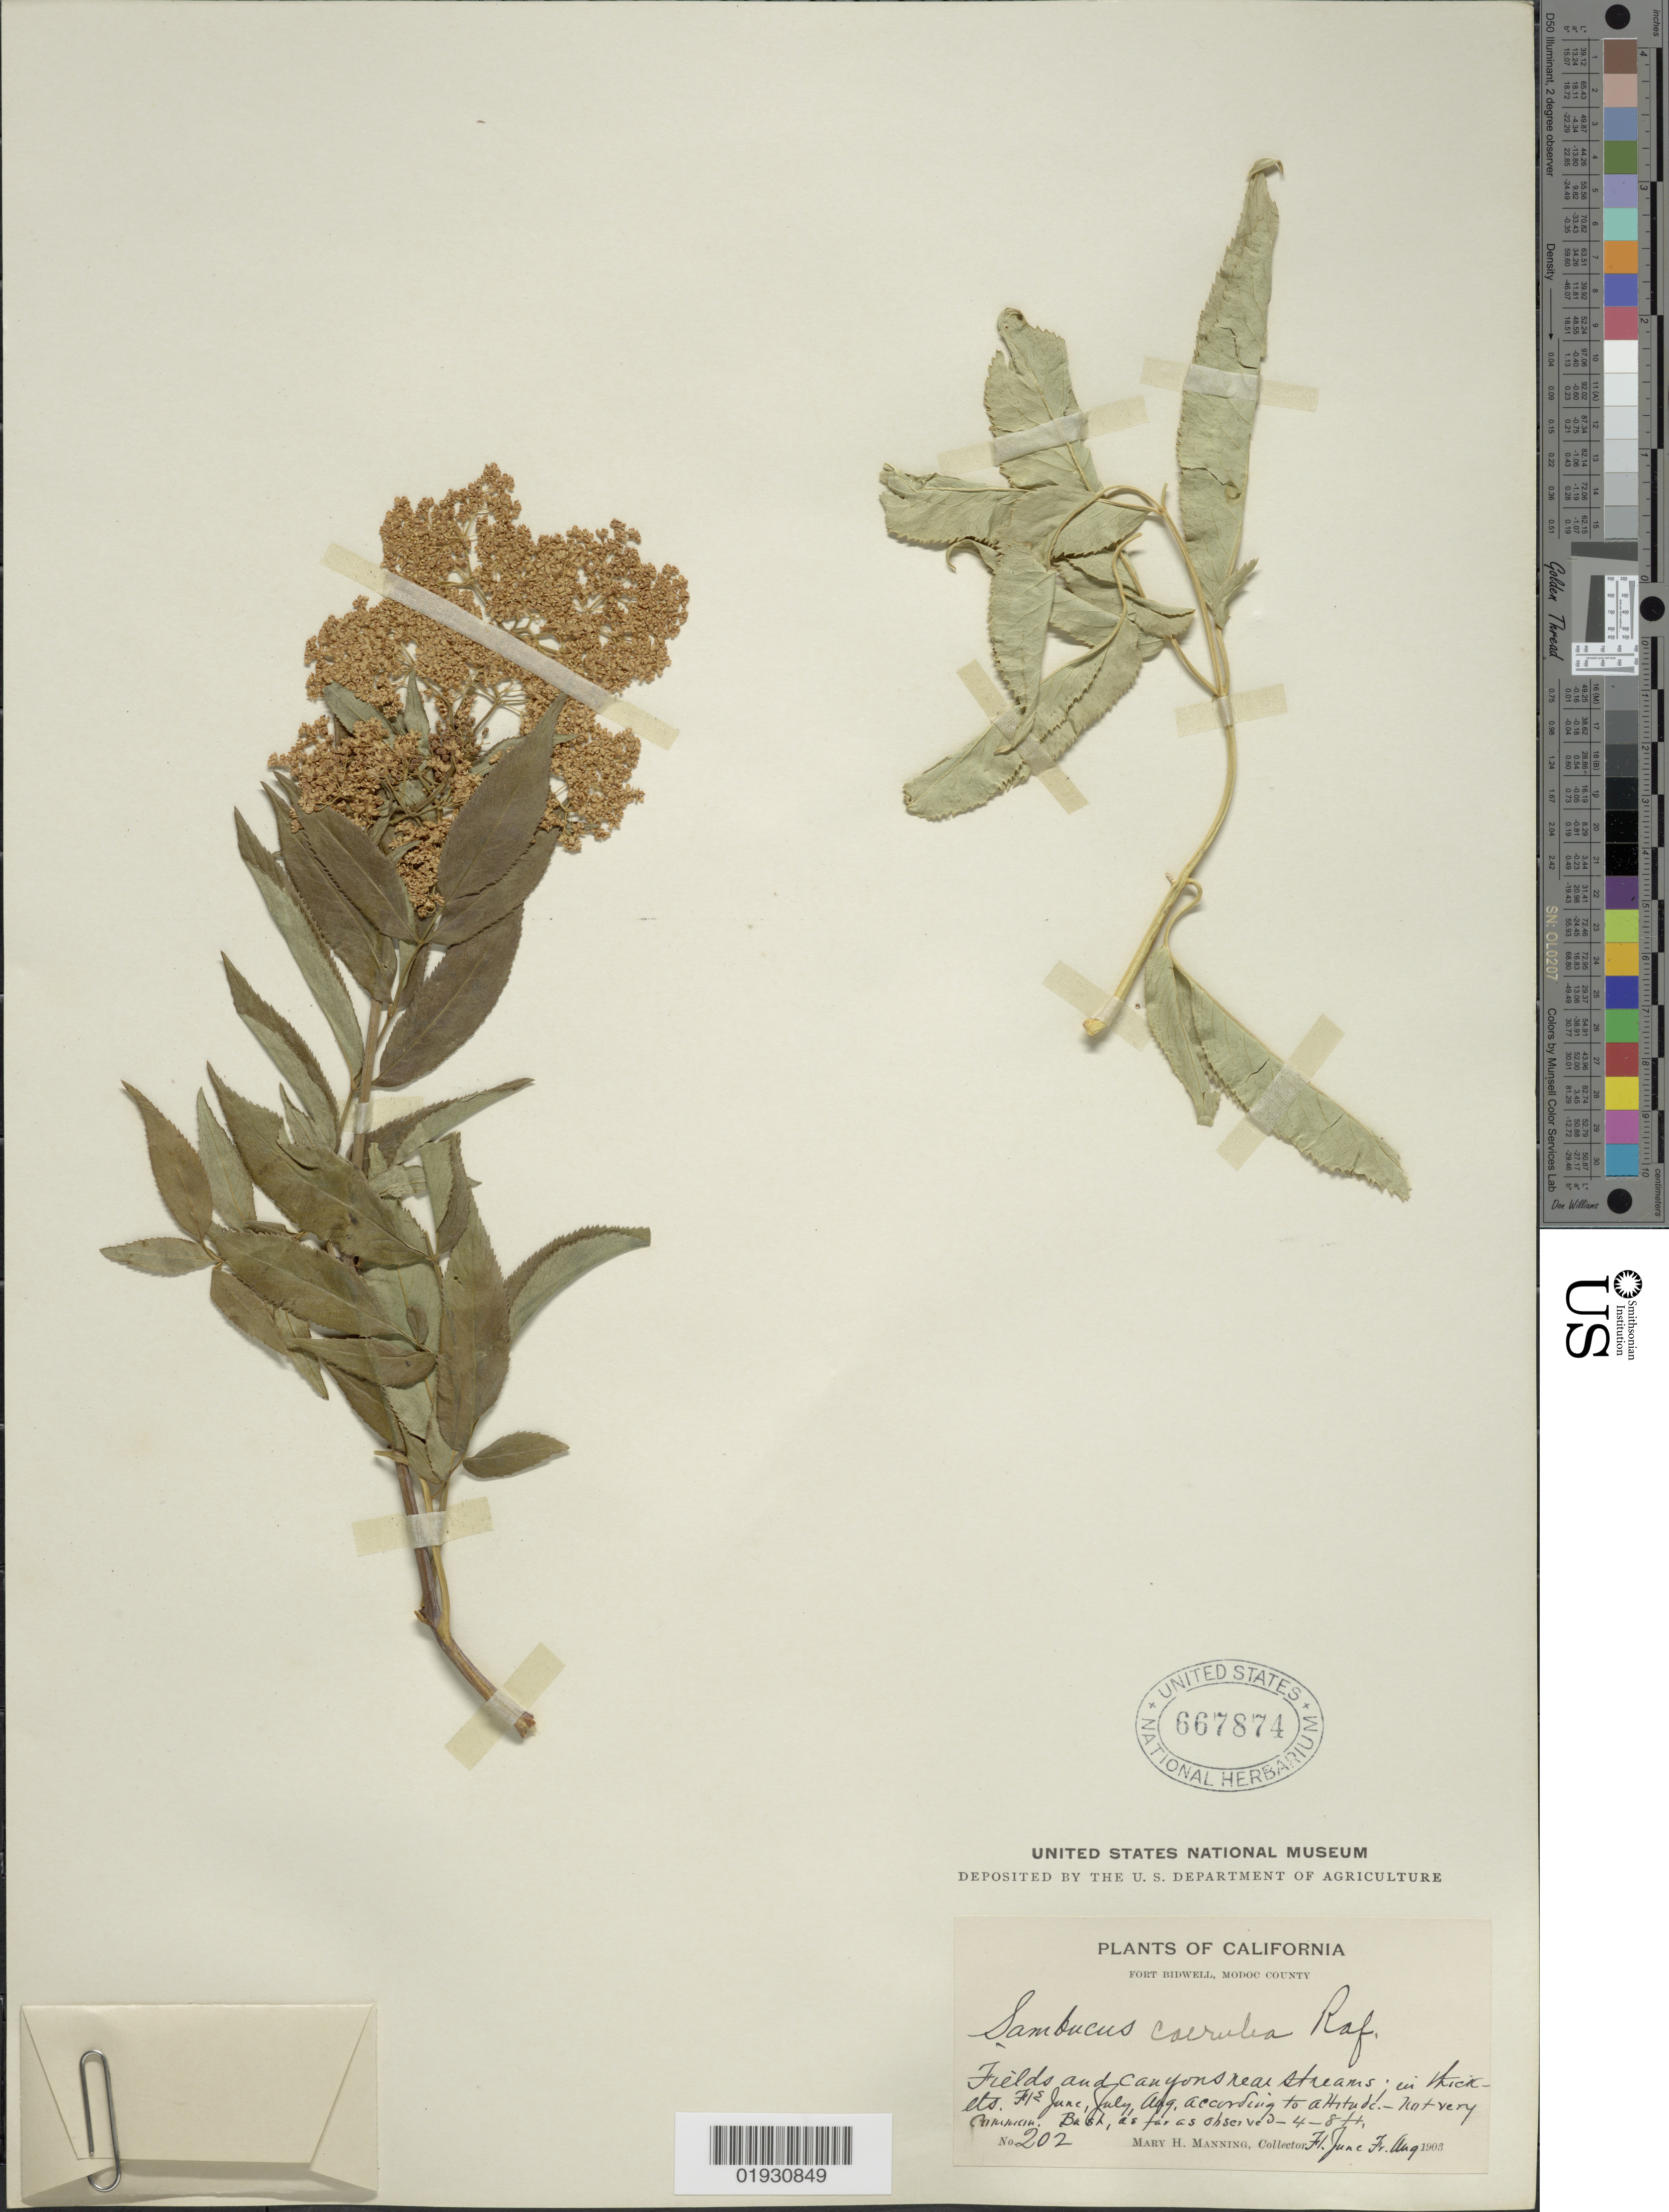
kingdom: Plantae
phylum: Tracheophyta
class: Magnoliopsida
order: Dipsacales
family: Viburnaceae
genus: Sambucus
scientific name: Sambucus cerulea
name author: Raf.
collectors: M. Manning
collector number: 202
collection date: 1903-06/1903-08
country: United States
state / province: California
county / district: Modoc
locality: Fort Bidwell, Modoc County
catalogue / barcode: US 667874